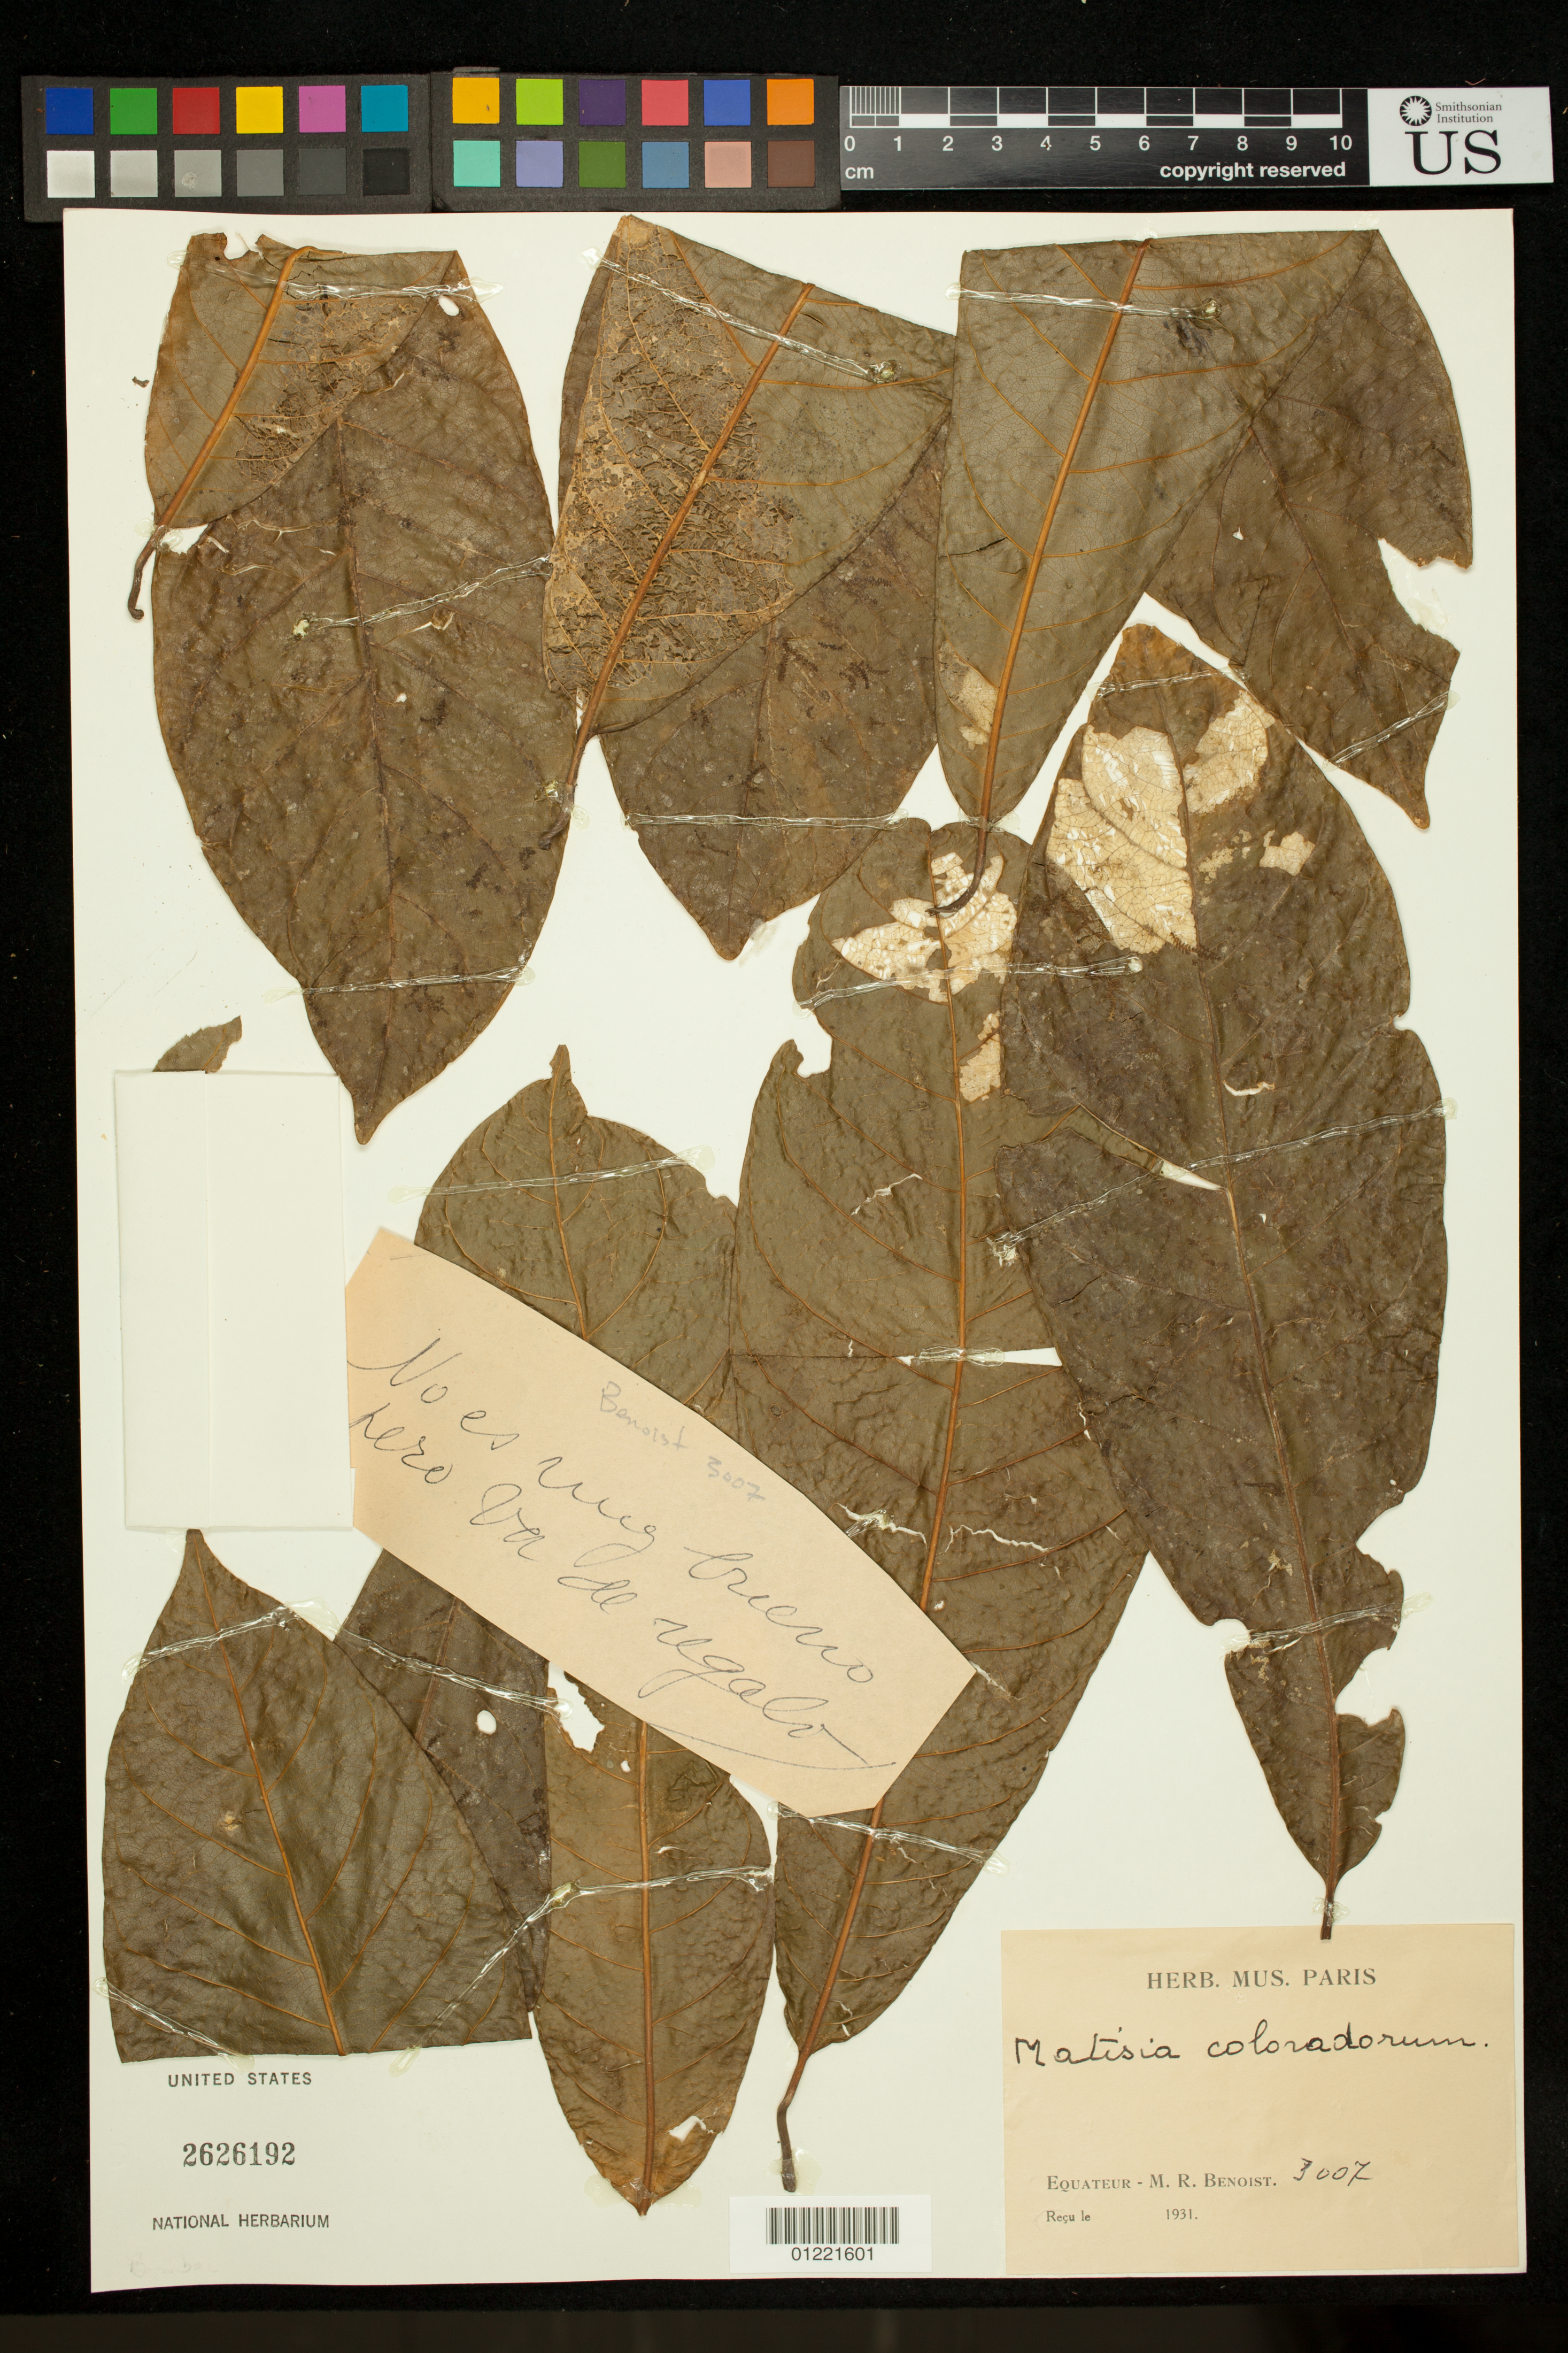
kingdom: Plantae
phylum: Tracheophyta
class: Magnoliopsida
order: Malvales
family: Malvaceae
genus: Matisia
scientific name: Matisia coloradorum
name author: Benoist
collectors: R. Benoist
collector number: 3007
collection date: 1931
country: Ecuador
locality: Equateur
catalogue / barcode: US 2626192